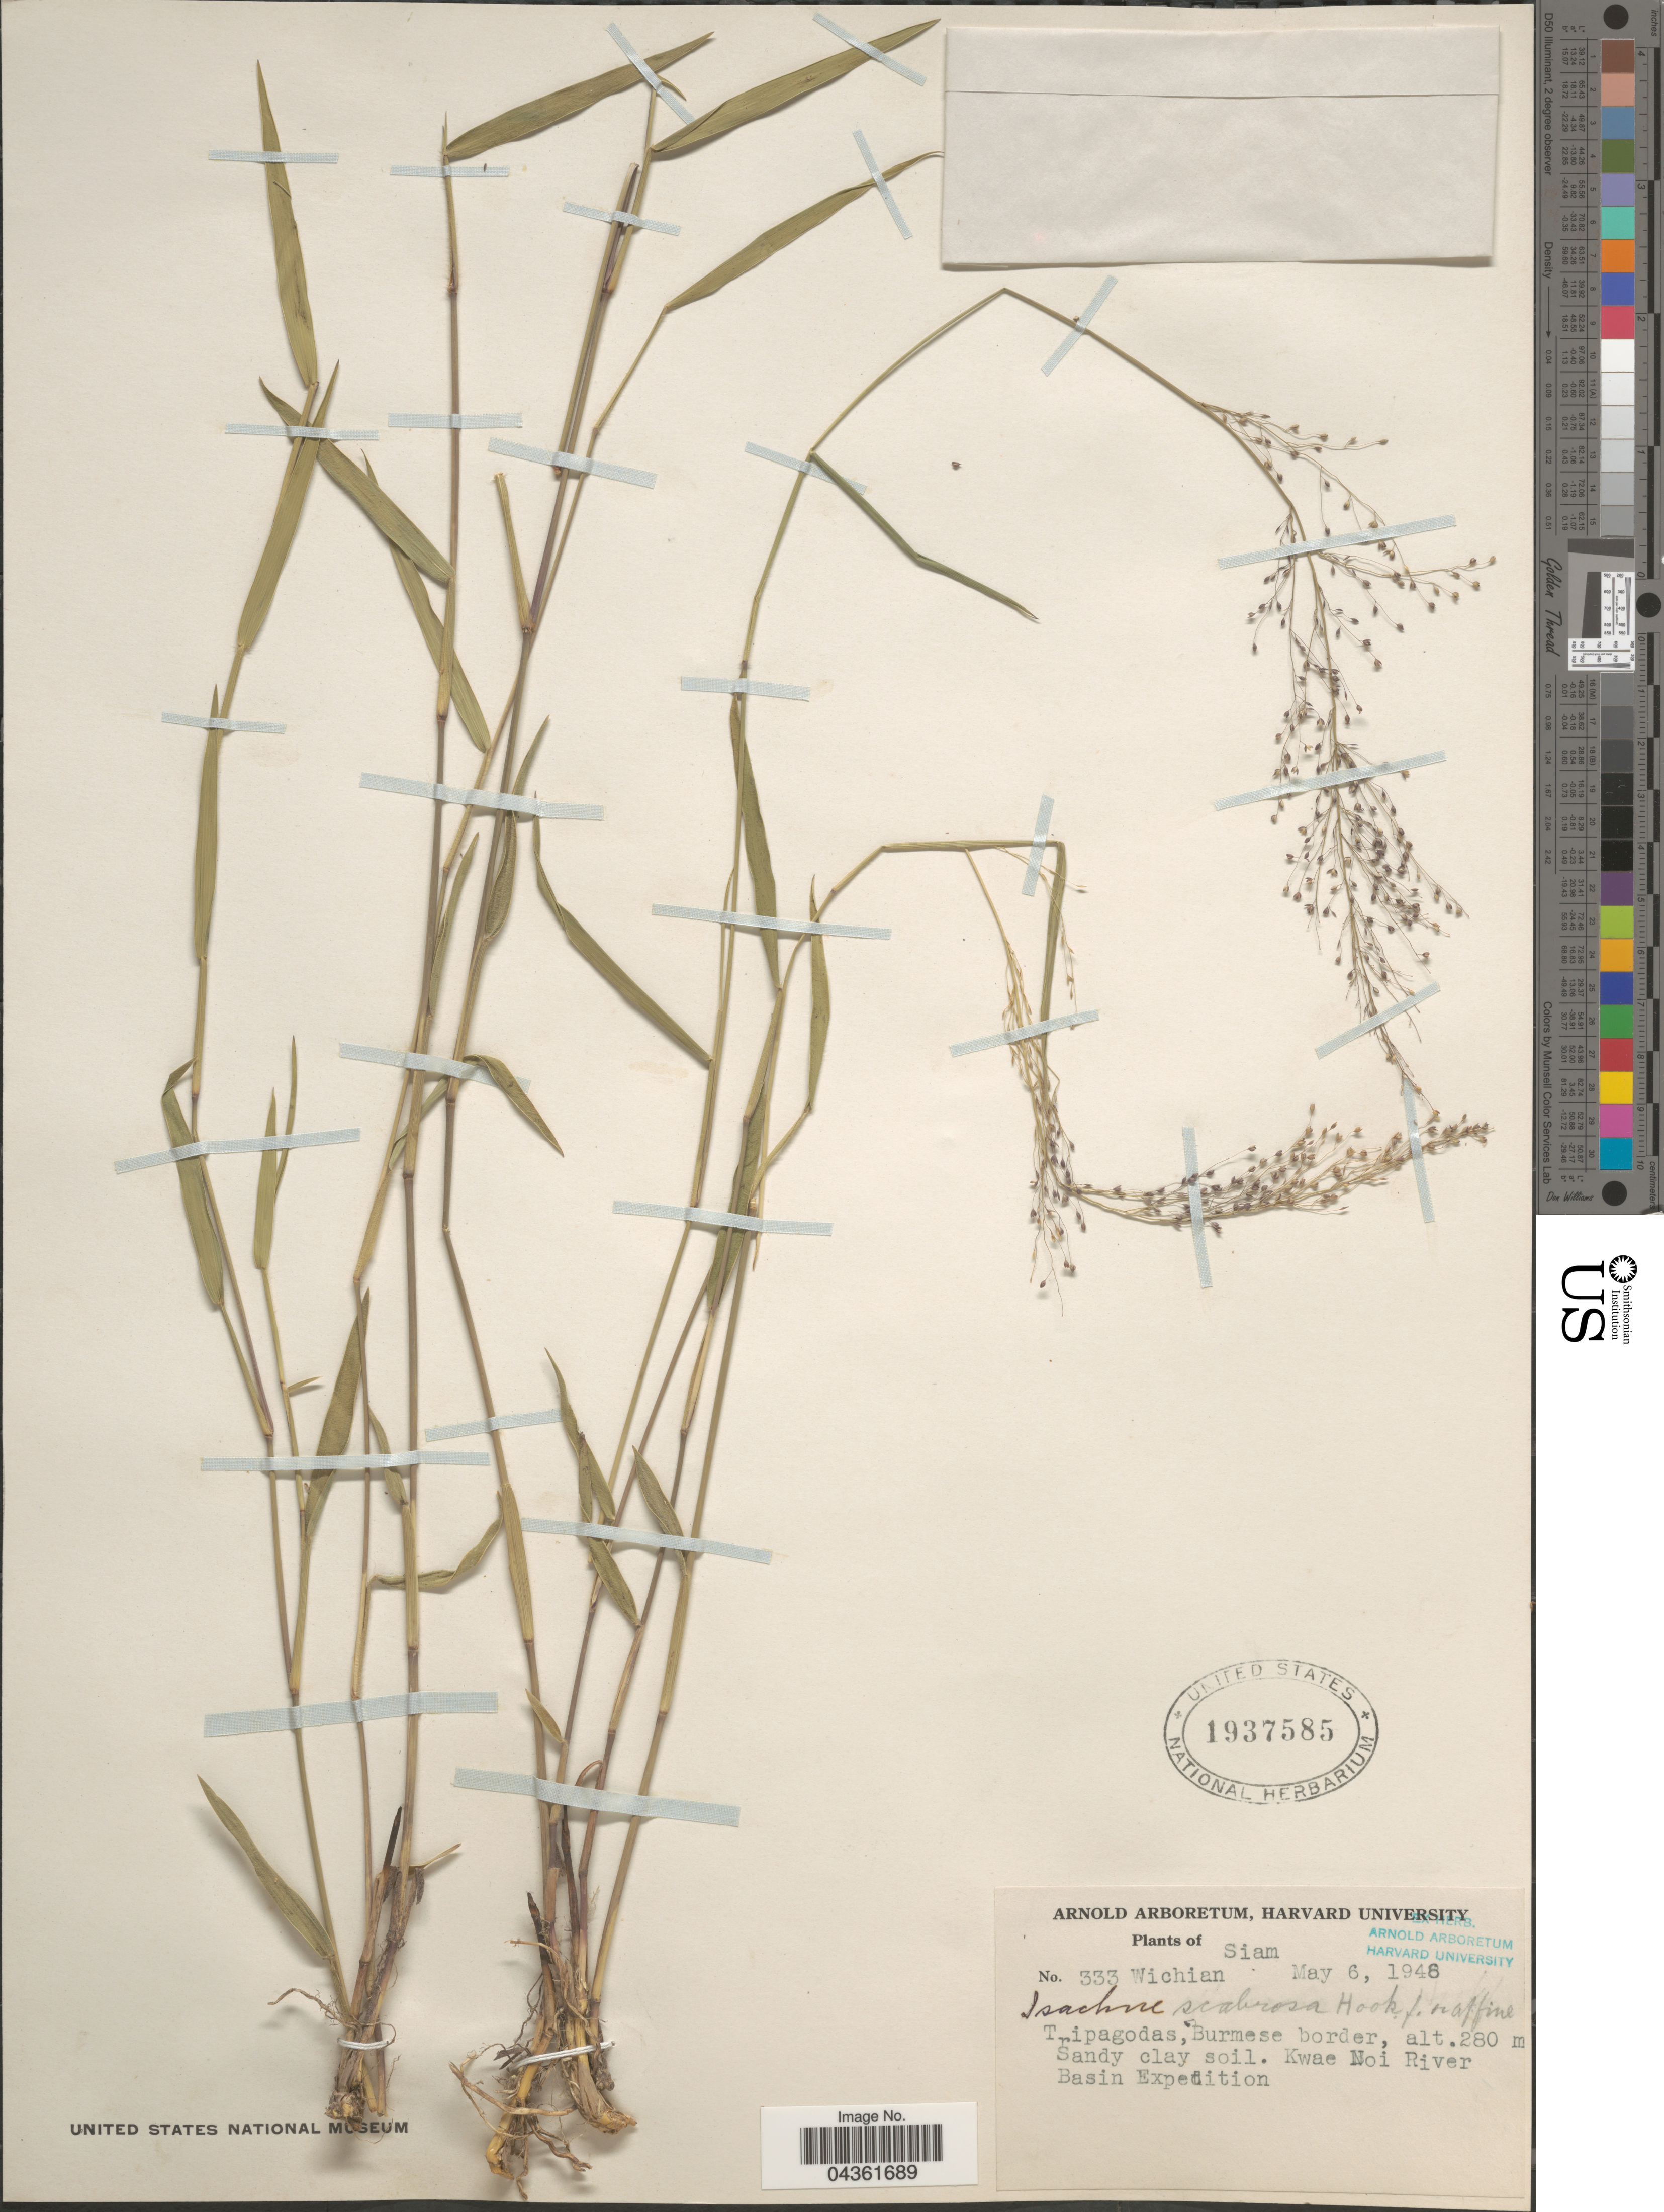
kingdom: Plantae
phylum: Tracheophyta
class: Liliopsida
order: Poales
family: Poaceae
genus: Isachne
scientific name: Isachne scabrosa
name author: Hook. f.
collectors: Wichian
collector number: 333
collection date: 1946-05-06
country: Thailand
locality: Siam. Kwae Noi River Basin Expedition.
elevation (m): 280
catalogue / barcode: US 1937585